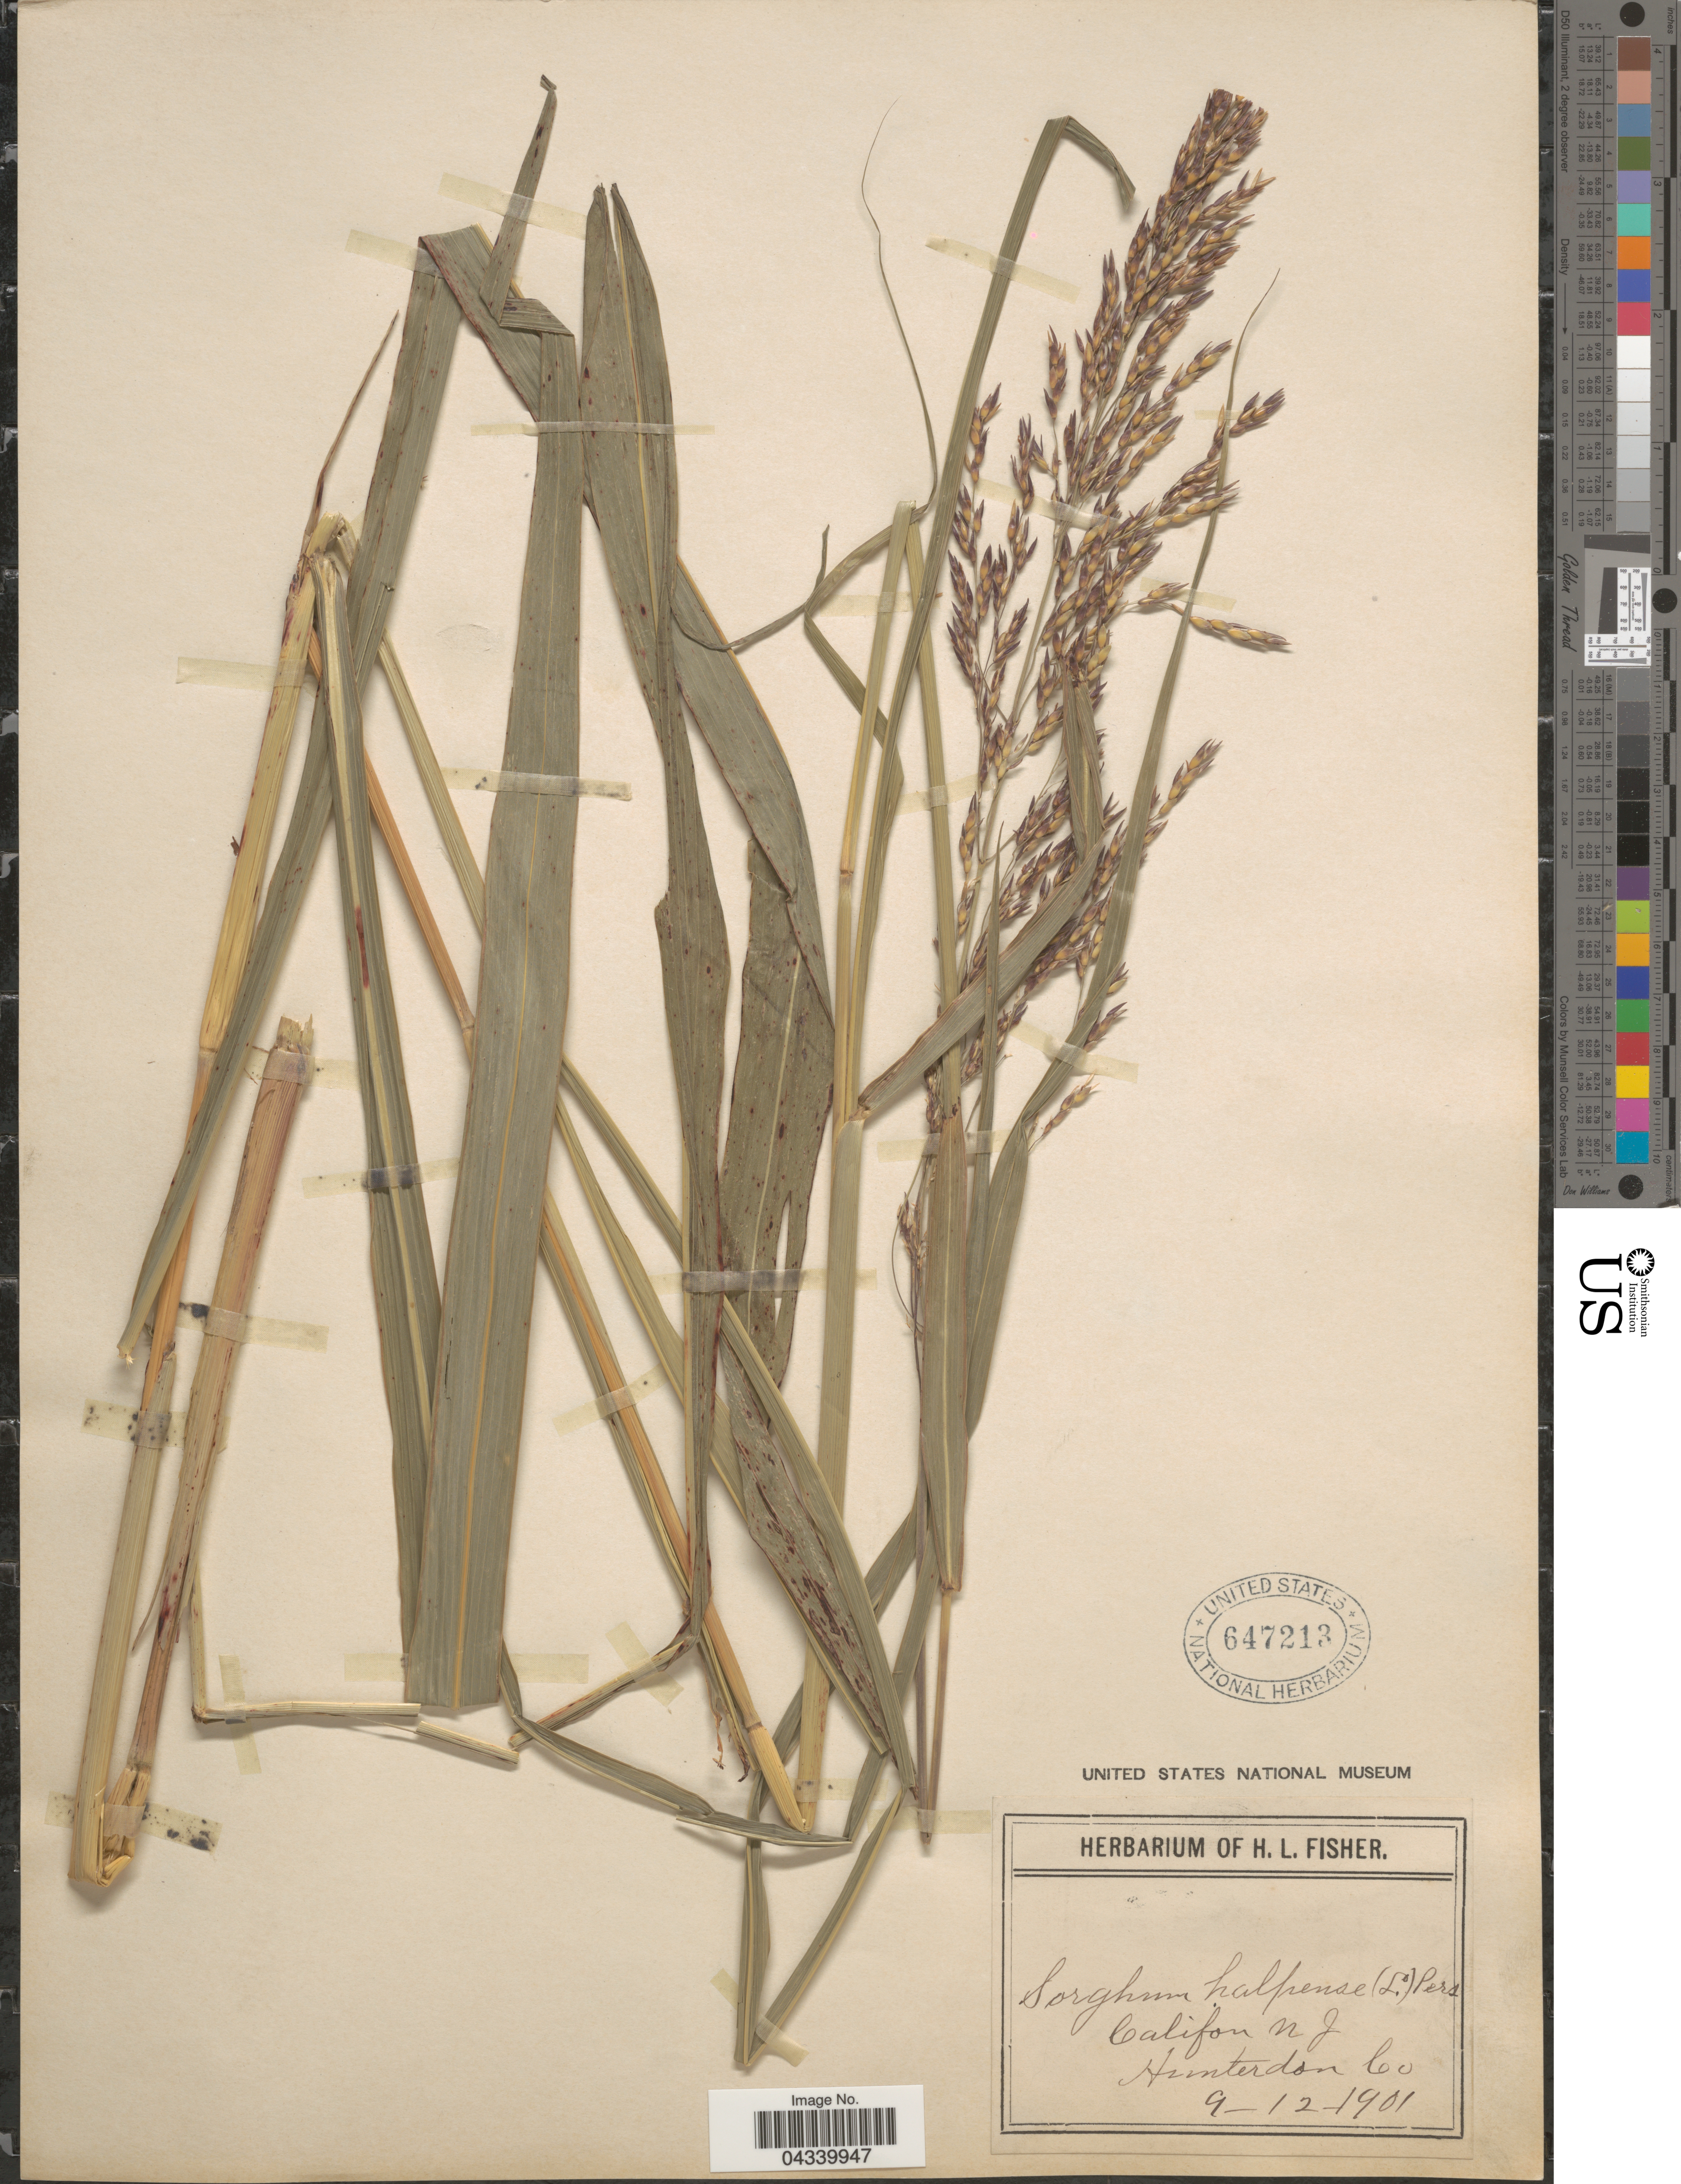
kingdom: Plantae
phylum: Tracheophyta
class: Liliopsida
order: Poales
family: Poaceae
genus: Sorghum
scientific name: Sorghum halepense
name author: (L.) Pers.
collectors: ex herb. of H. L. Fisher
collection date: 1901-09-12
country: United States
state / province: New Jersey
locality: Califon. Hunterdon Co.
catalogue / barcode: US 647213